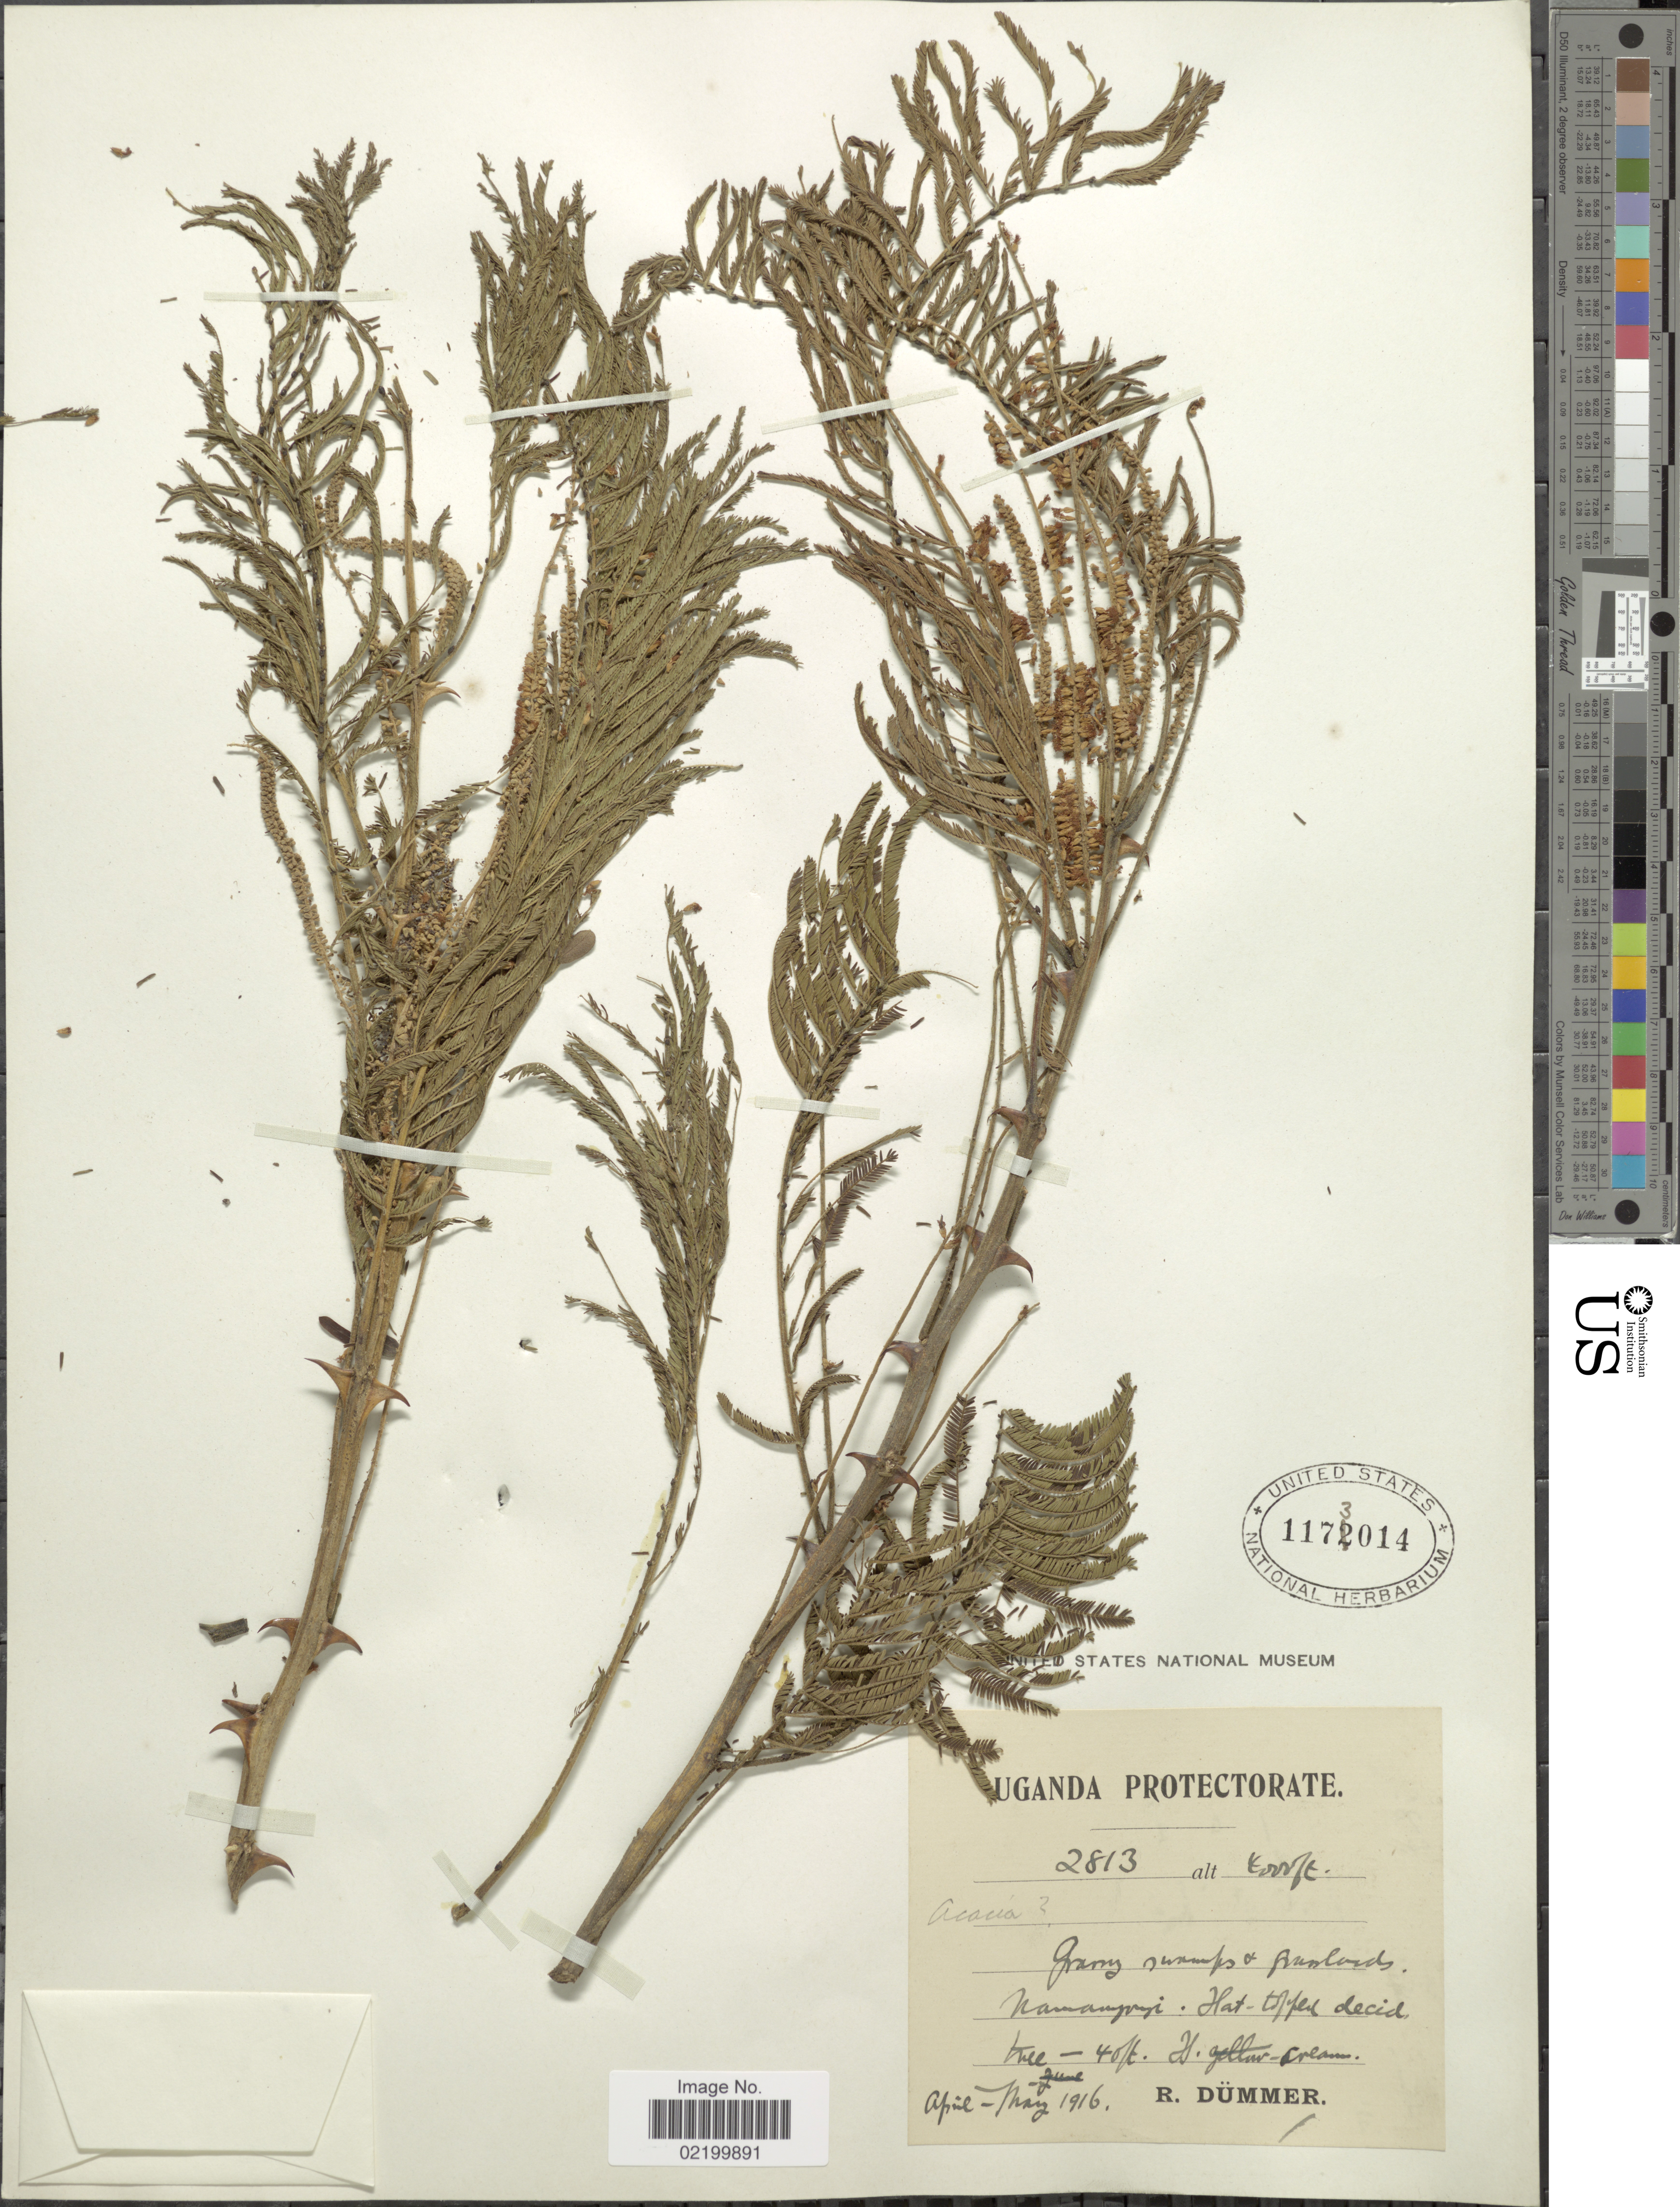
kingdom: Plantae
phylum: Tracheophyta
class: Magnoliopsida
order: Fabales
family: Fabaceae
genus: Vachellia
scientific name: Vachellia sp.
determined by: Strong, M. T., (US), Smithsonian Institution - National Museum of Natural History (UNITED STATES)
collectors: R. A. Dümmer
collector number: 2813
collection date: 1916-04/1916-05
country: Uganda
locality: Grassy swamps + grasslands. Namanyonyi.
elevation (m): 1219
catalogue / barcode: US 1173014